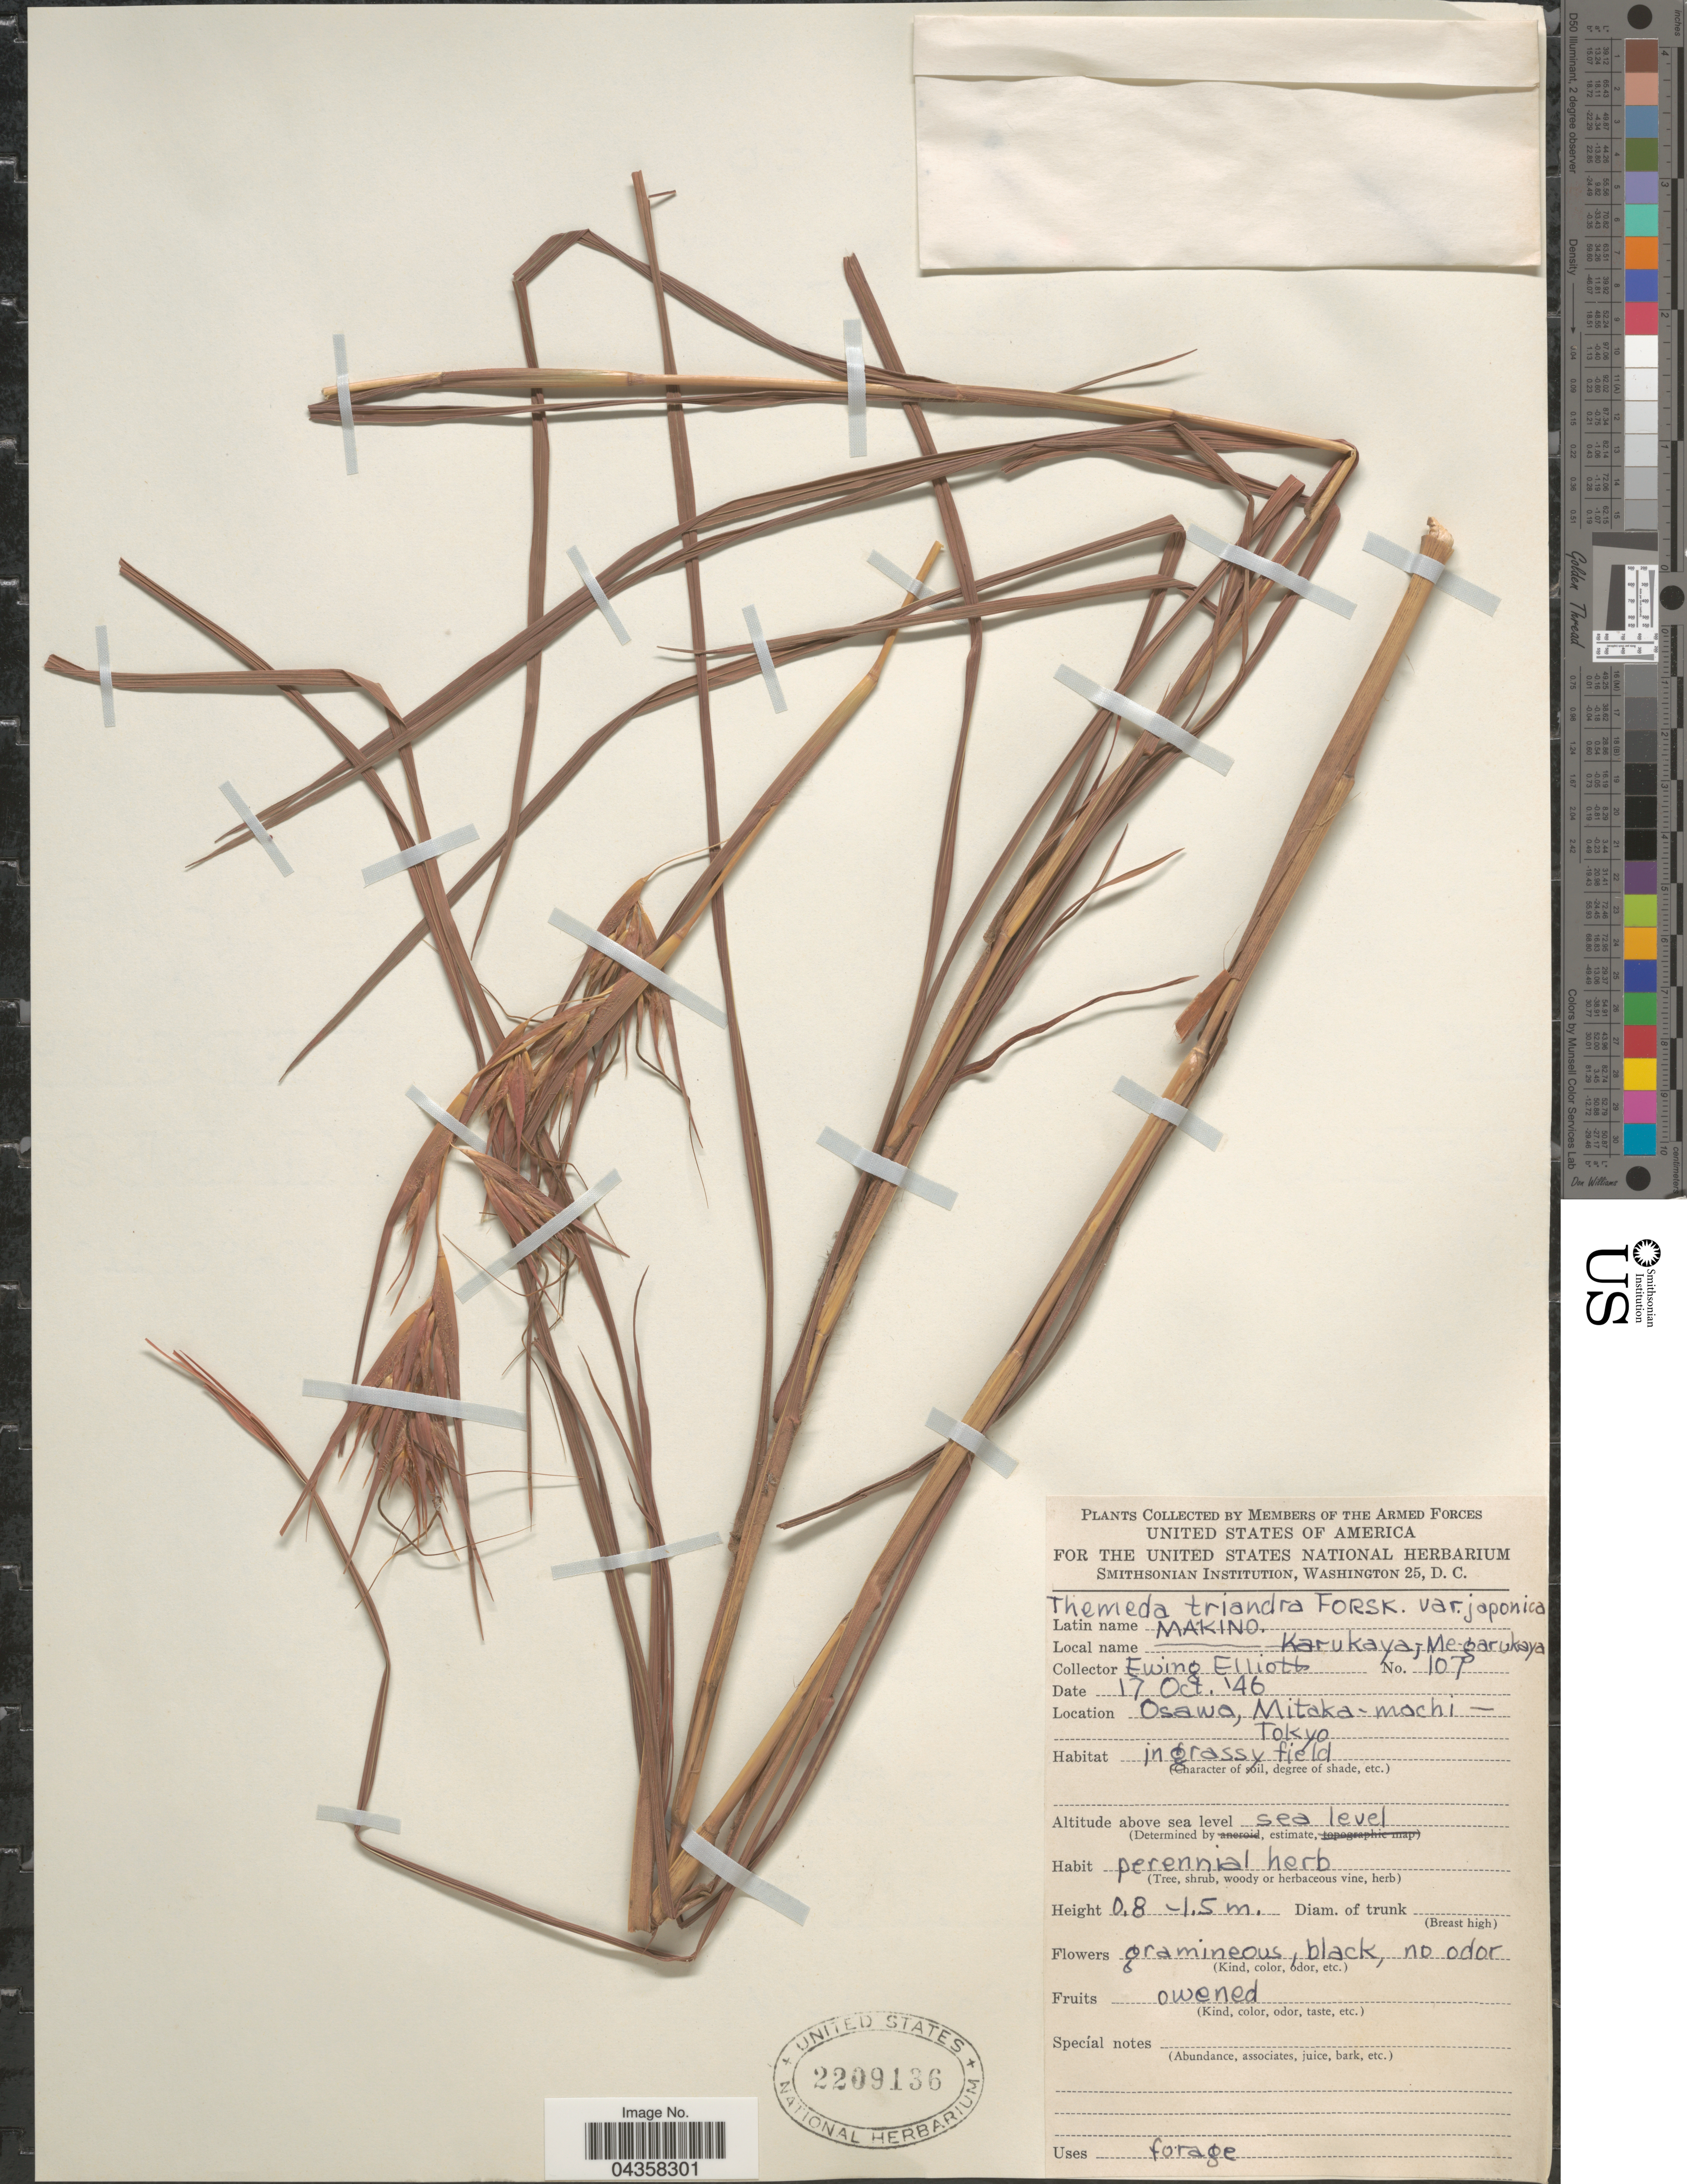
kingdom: Plantae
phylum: Tracheophyta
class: Liliopsida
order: Poales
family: Poaceae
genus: Themeda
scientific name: Themeda triandra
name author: Forssk.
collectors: E. Elliott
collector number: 107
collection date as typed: Transcribed d/m/y: 17/10/46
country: Japan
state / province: Tokyo, Federal City of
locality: Osawa, Mitaka-mochi-Tokyo.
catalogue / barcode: US 2209136